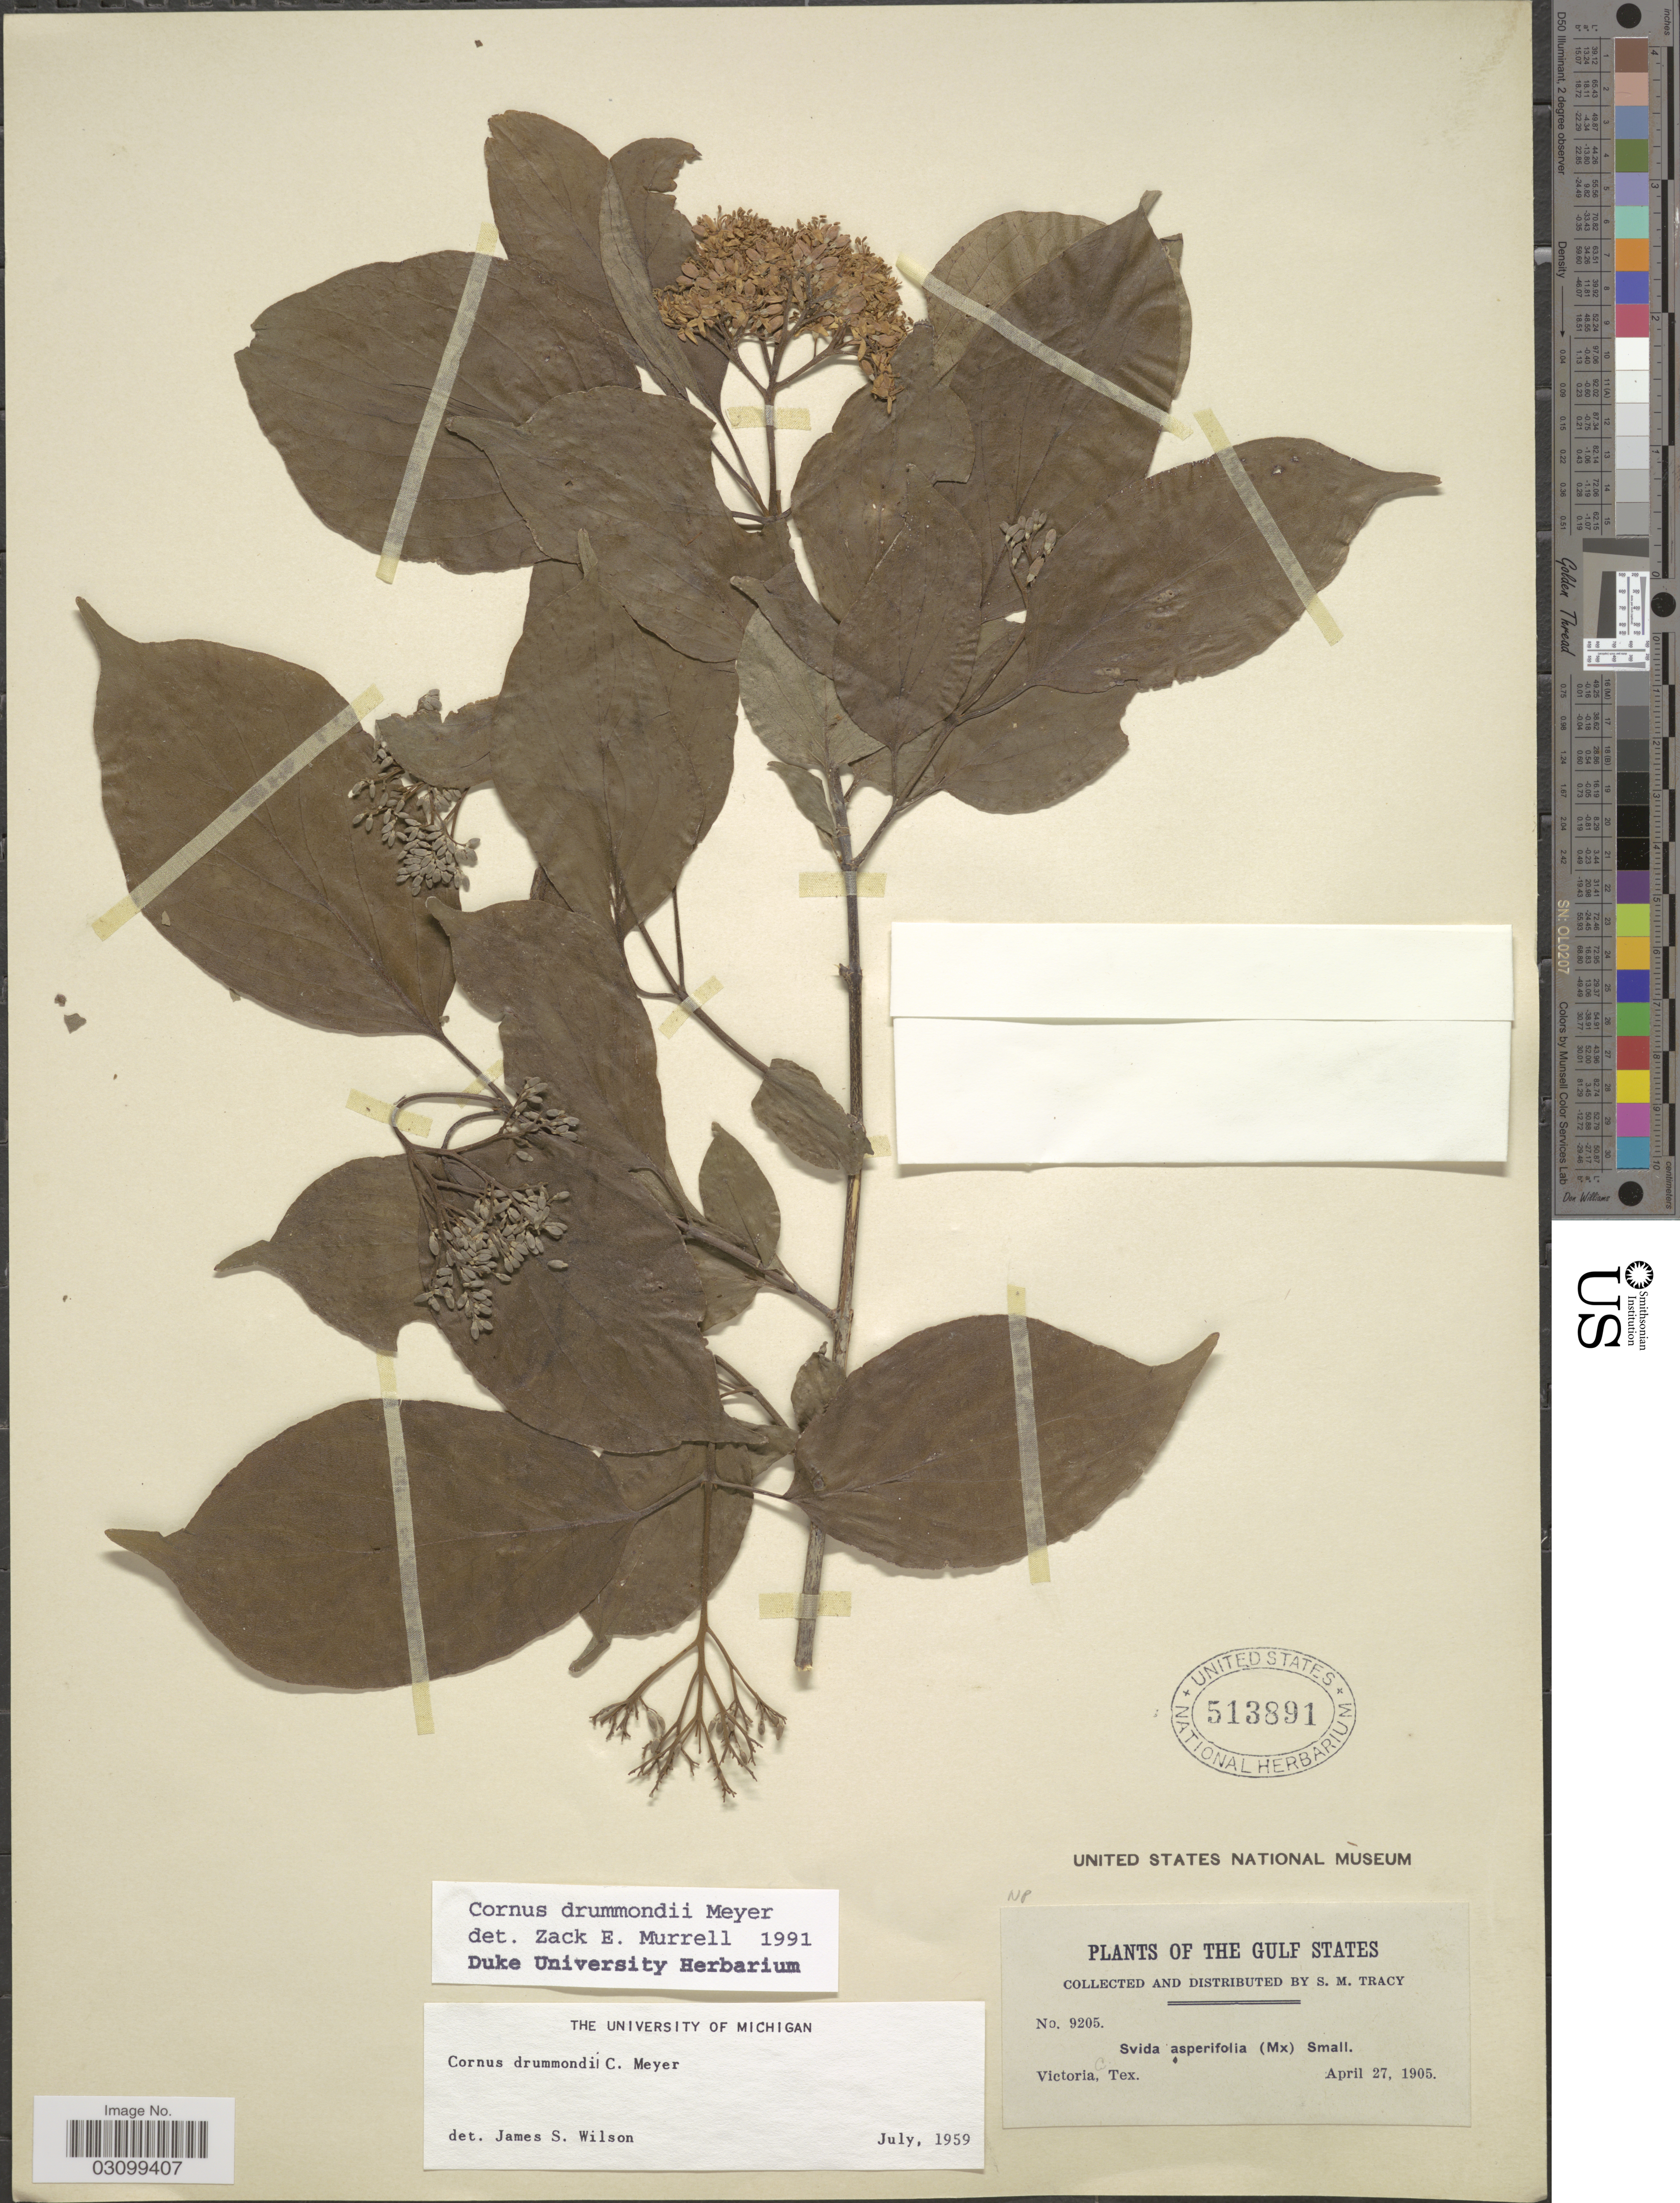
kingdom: Plantae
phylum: Tracheophyta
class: Magnoliopsida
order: Cornales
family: Cornaceae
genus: Cornus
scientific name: Cornus drummondii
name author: C.A. Mey.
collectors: S. M. Tracy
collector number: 9205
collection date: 1905-04-27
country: United States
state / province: Texas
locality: Gulf States. Victoria Co.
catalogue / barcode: US 513891